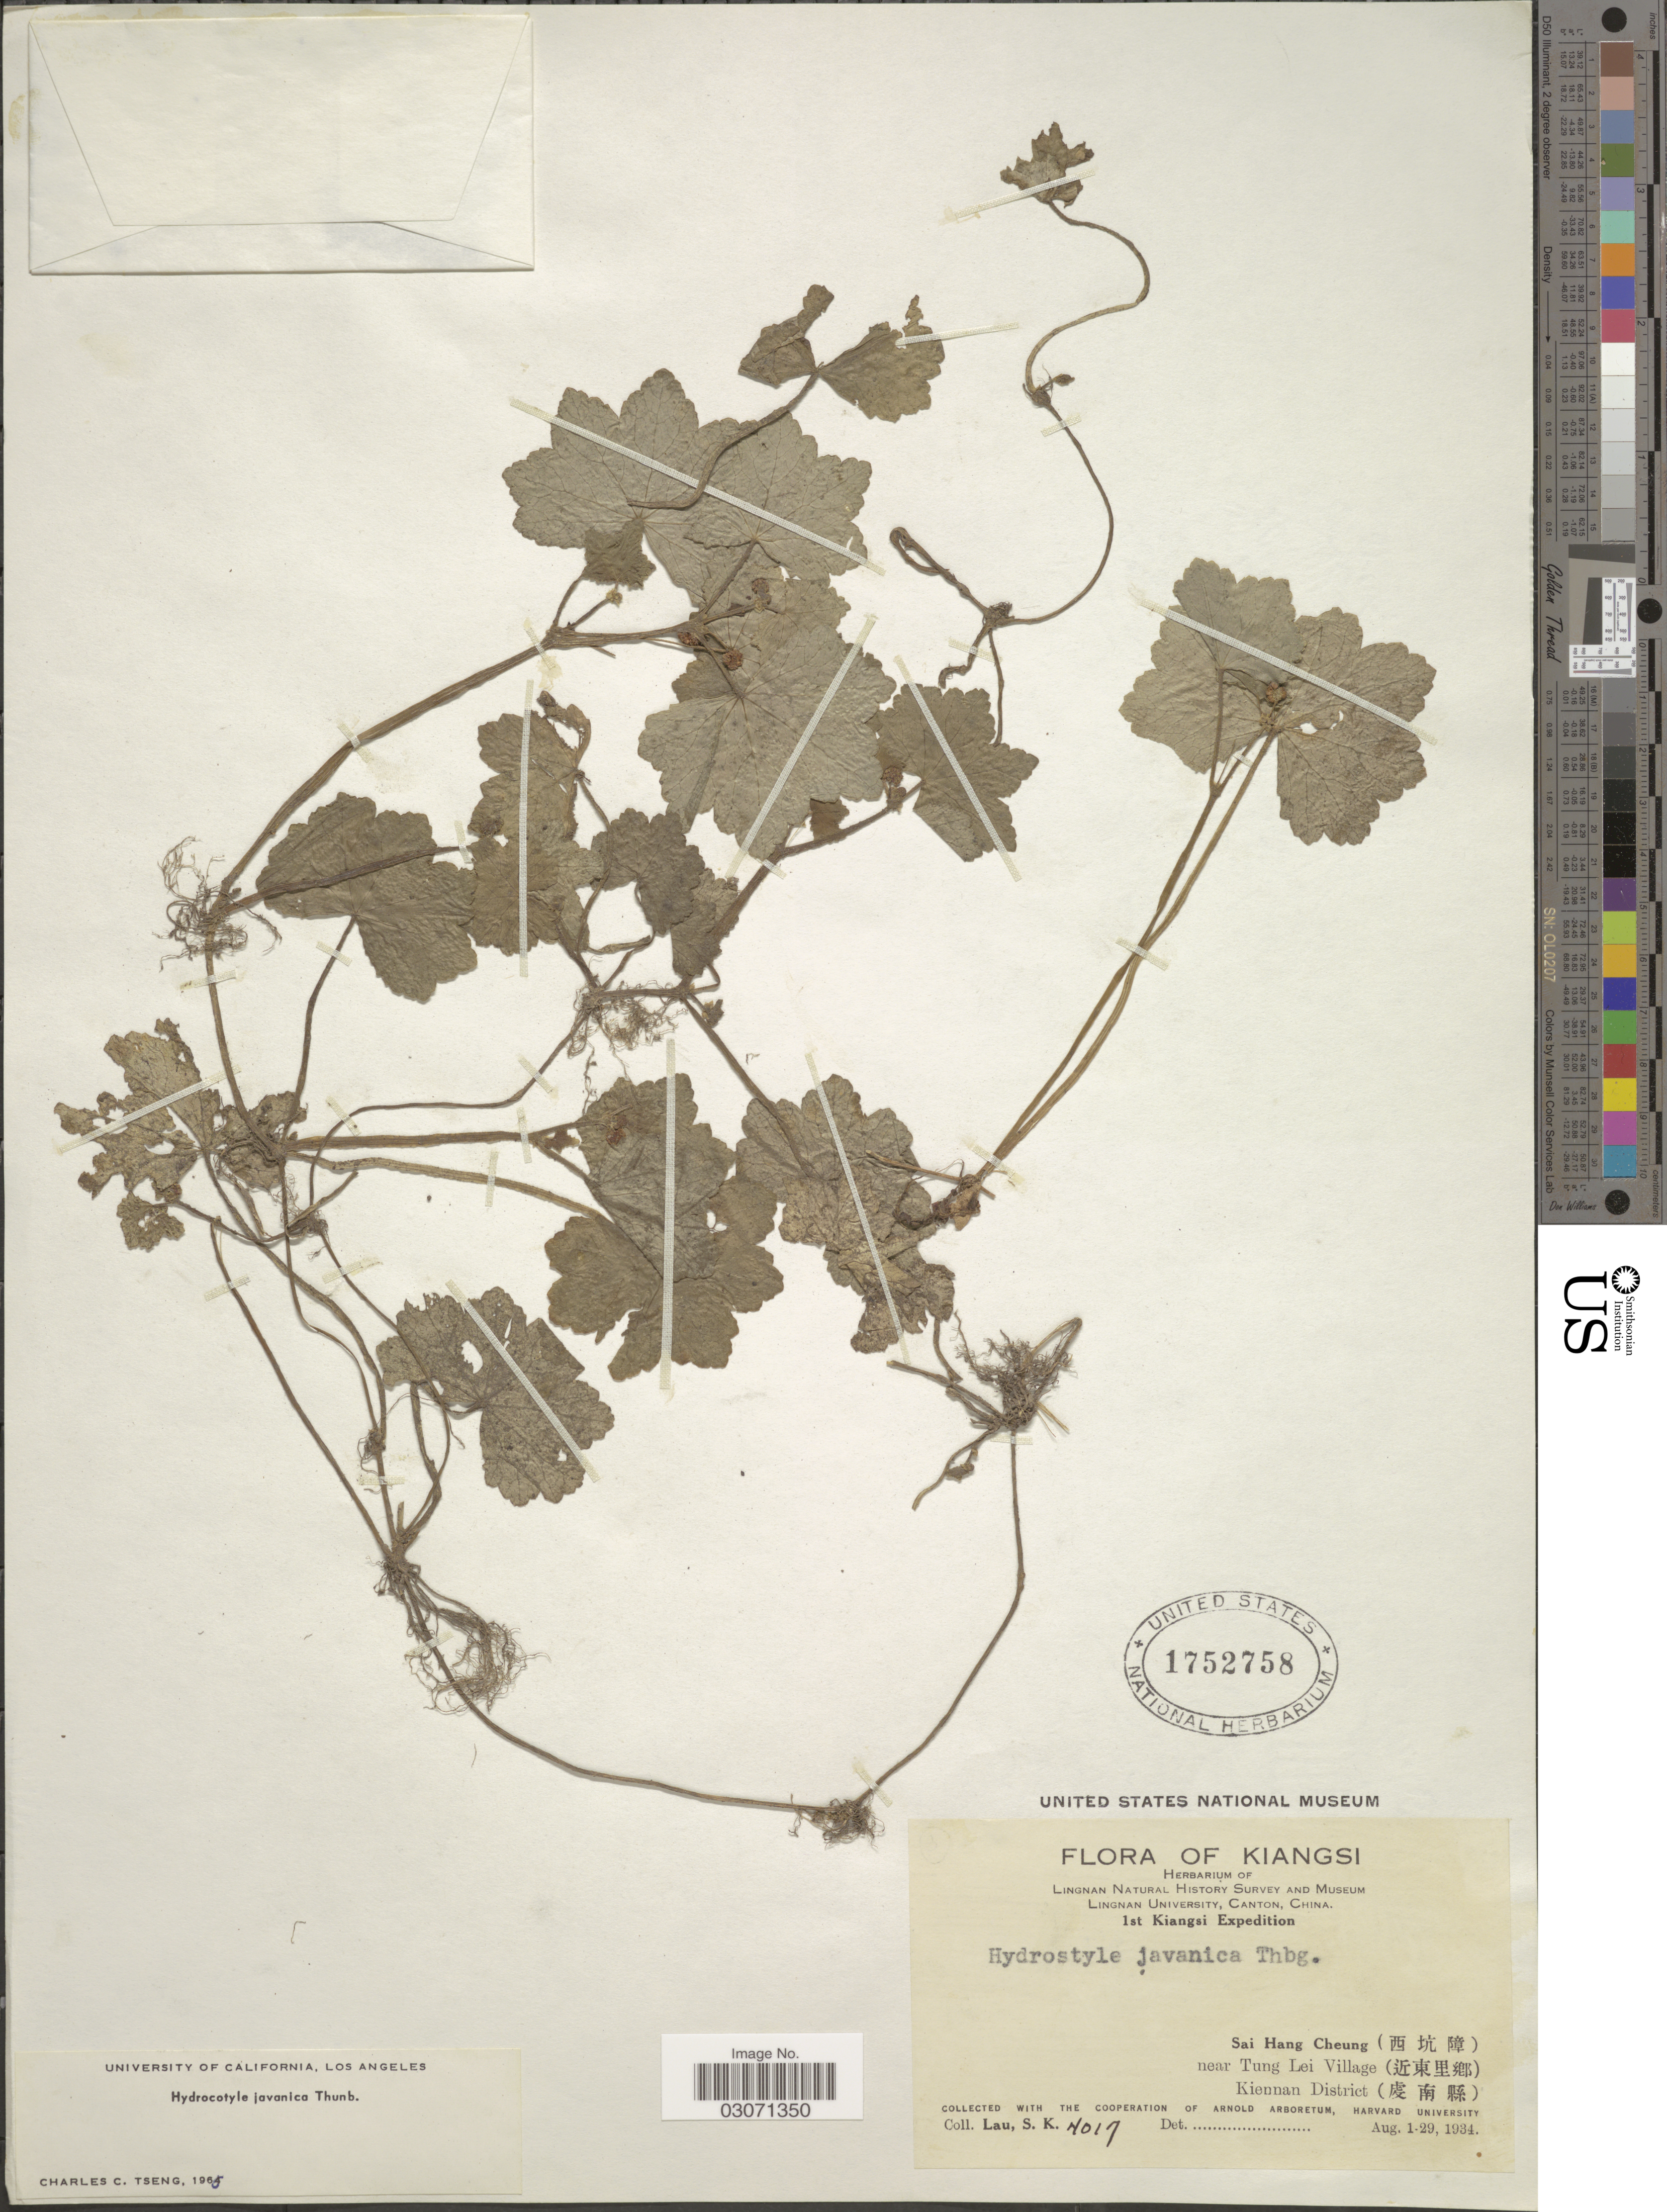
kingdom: Plantae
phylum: Tracheophyta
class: Magnoliopsida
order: Apiales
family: Araliaceae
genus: Hydrocotyle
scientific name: Hydrocotyle javanica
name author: Thunb.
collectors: S. K. Lau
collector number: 4017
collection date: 1934-08-01/1934-08-29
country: China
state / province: Jiangxi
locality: Kiangsi. Sai Hang Cheung near Tung Lei Village, Kiennan District.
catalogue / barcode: US 1752758